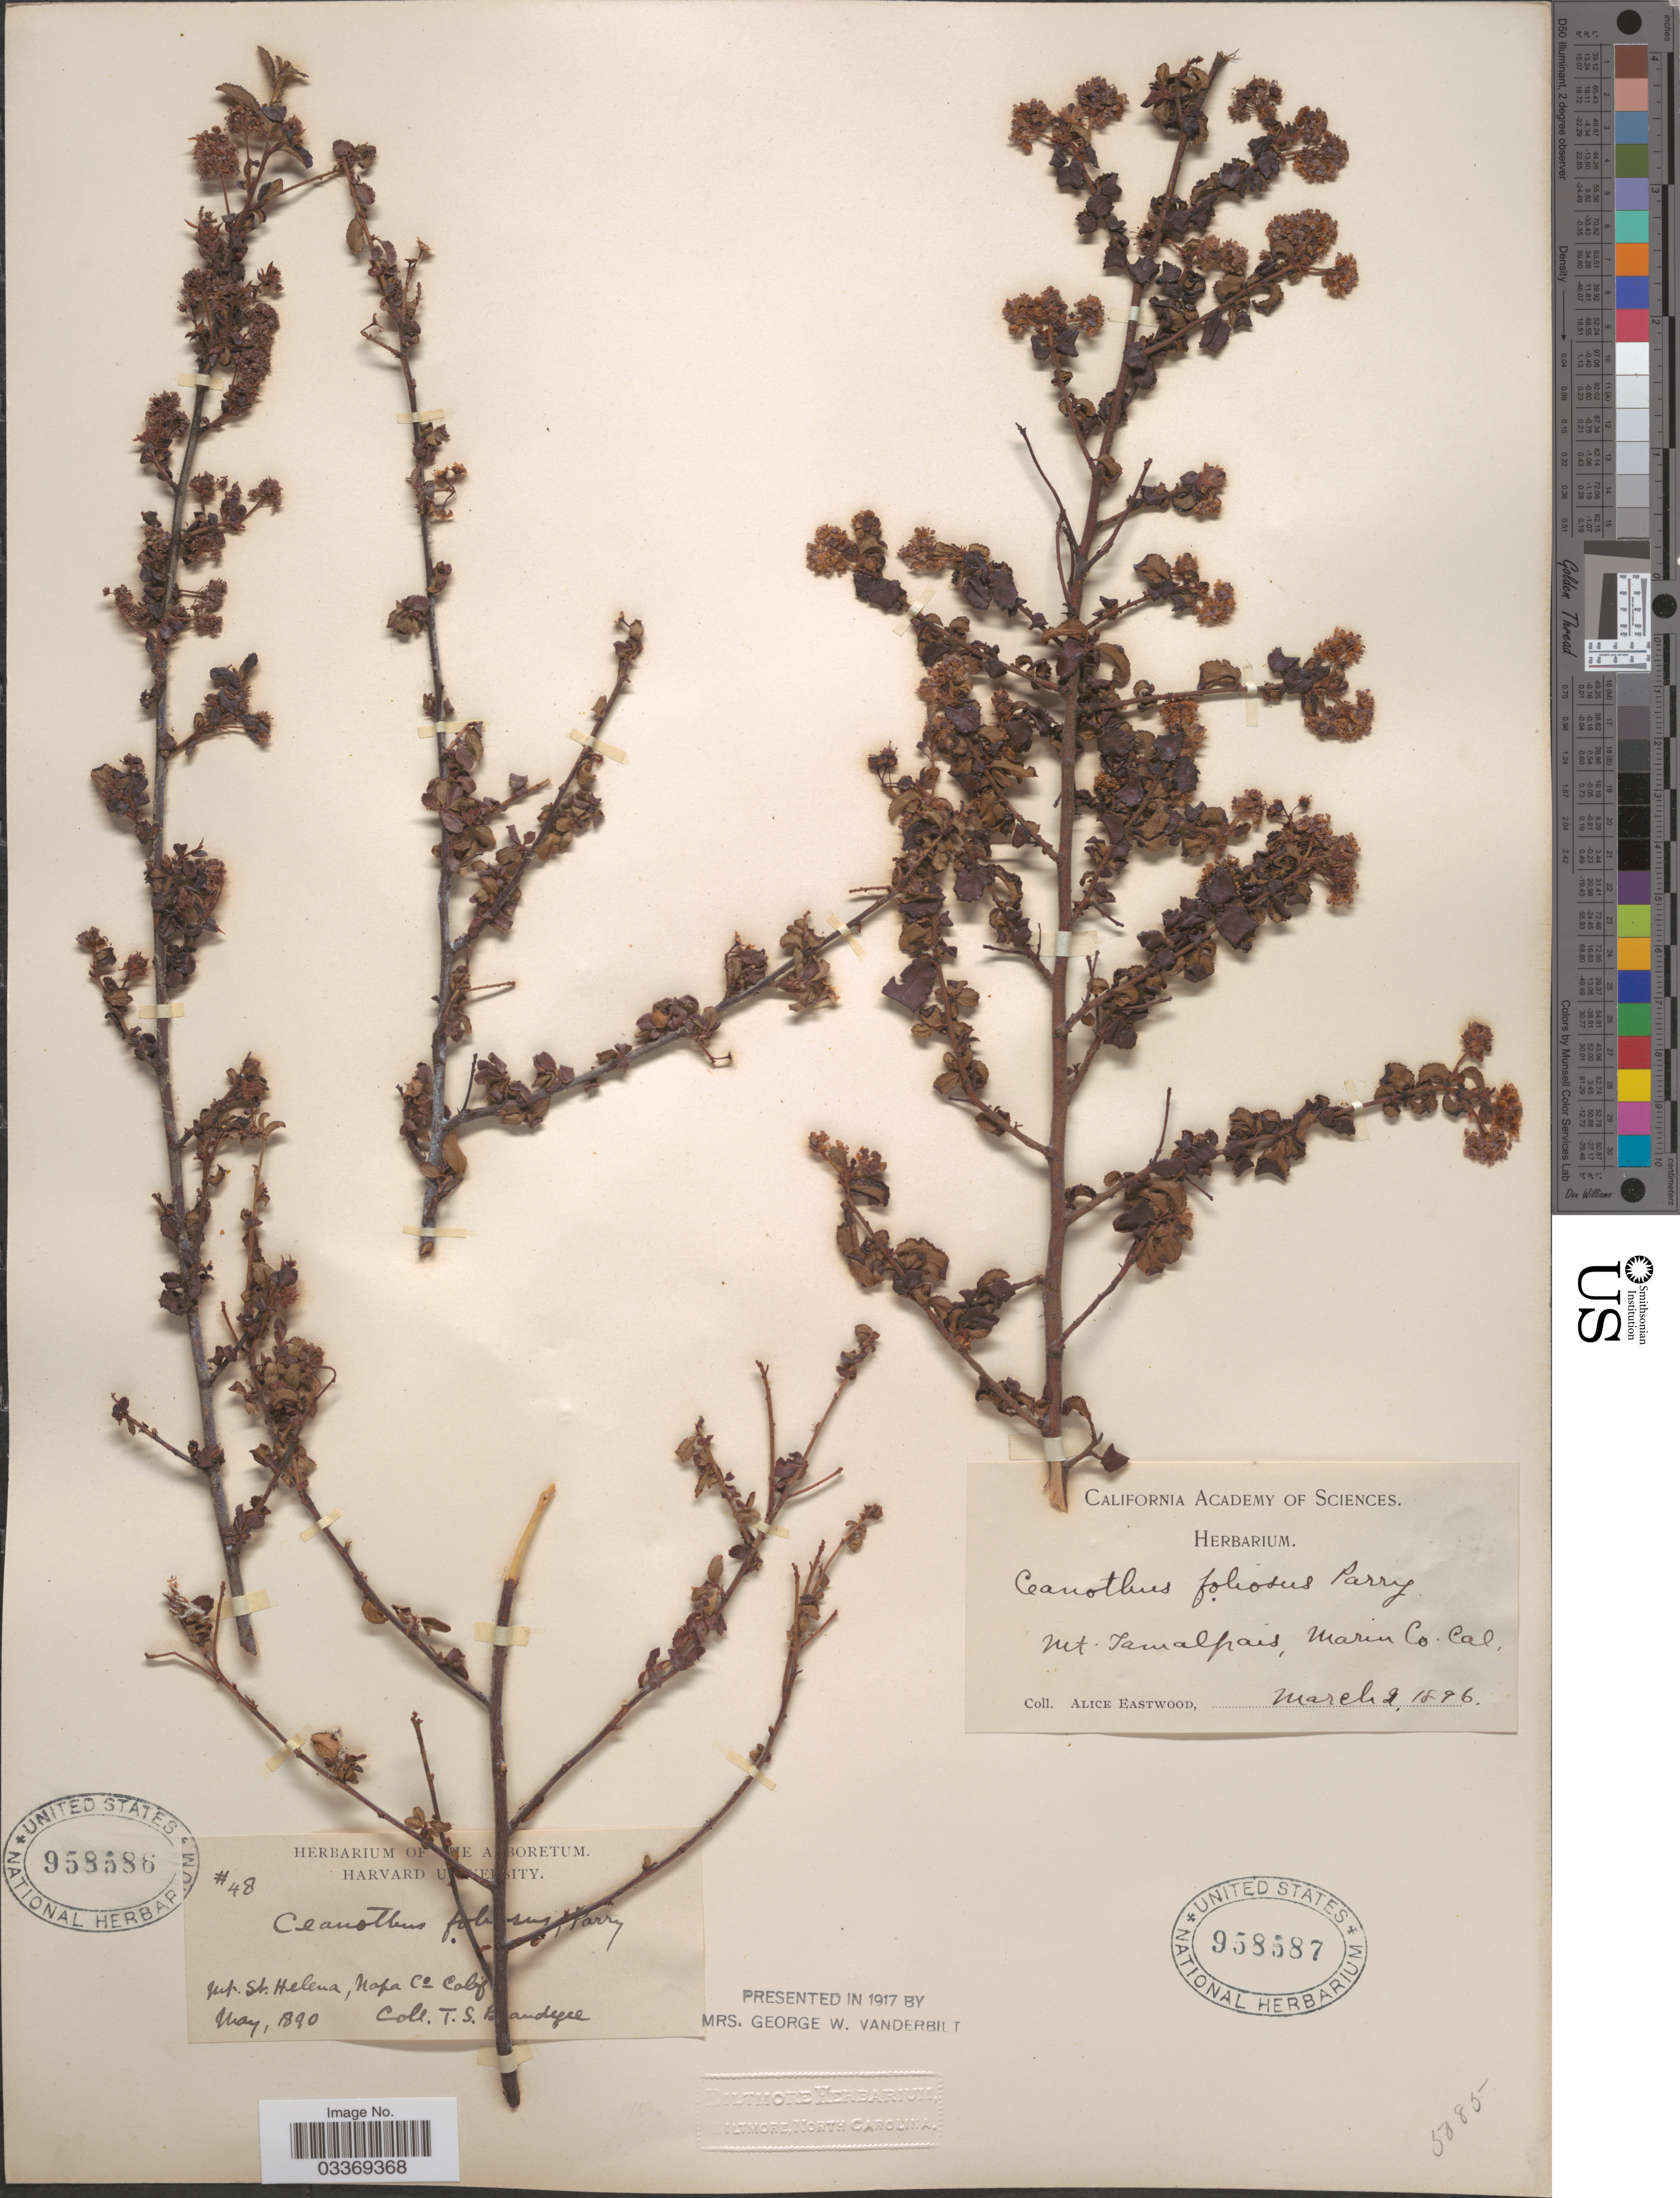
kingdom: Plantae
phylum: Tracheophyta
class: Magnoliopsida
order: Rosales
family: Rhamnaceae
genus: Ceanothus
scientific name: Ceanothus foliosus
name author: Parry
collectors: A. Eastwood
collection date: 1896-03-02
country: United States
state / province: California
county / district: Marin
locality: Mt. Tamalpais, Marin Co.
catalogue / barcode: US 958587